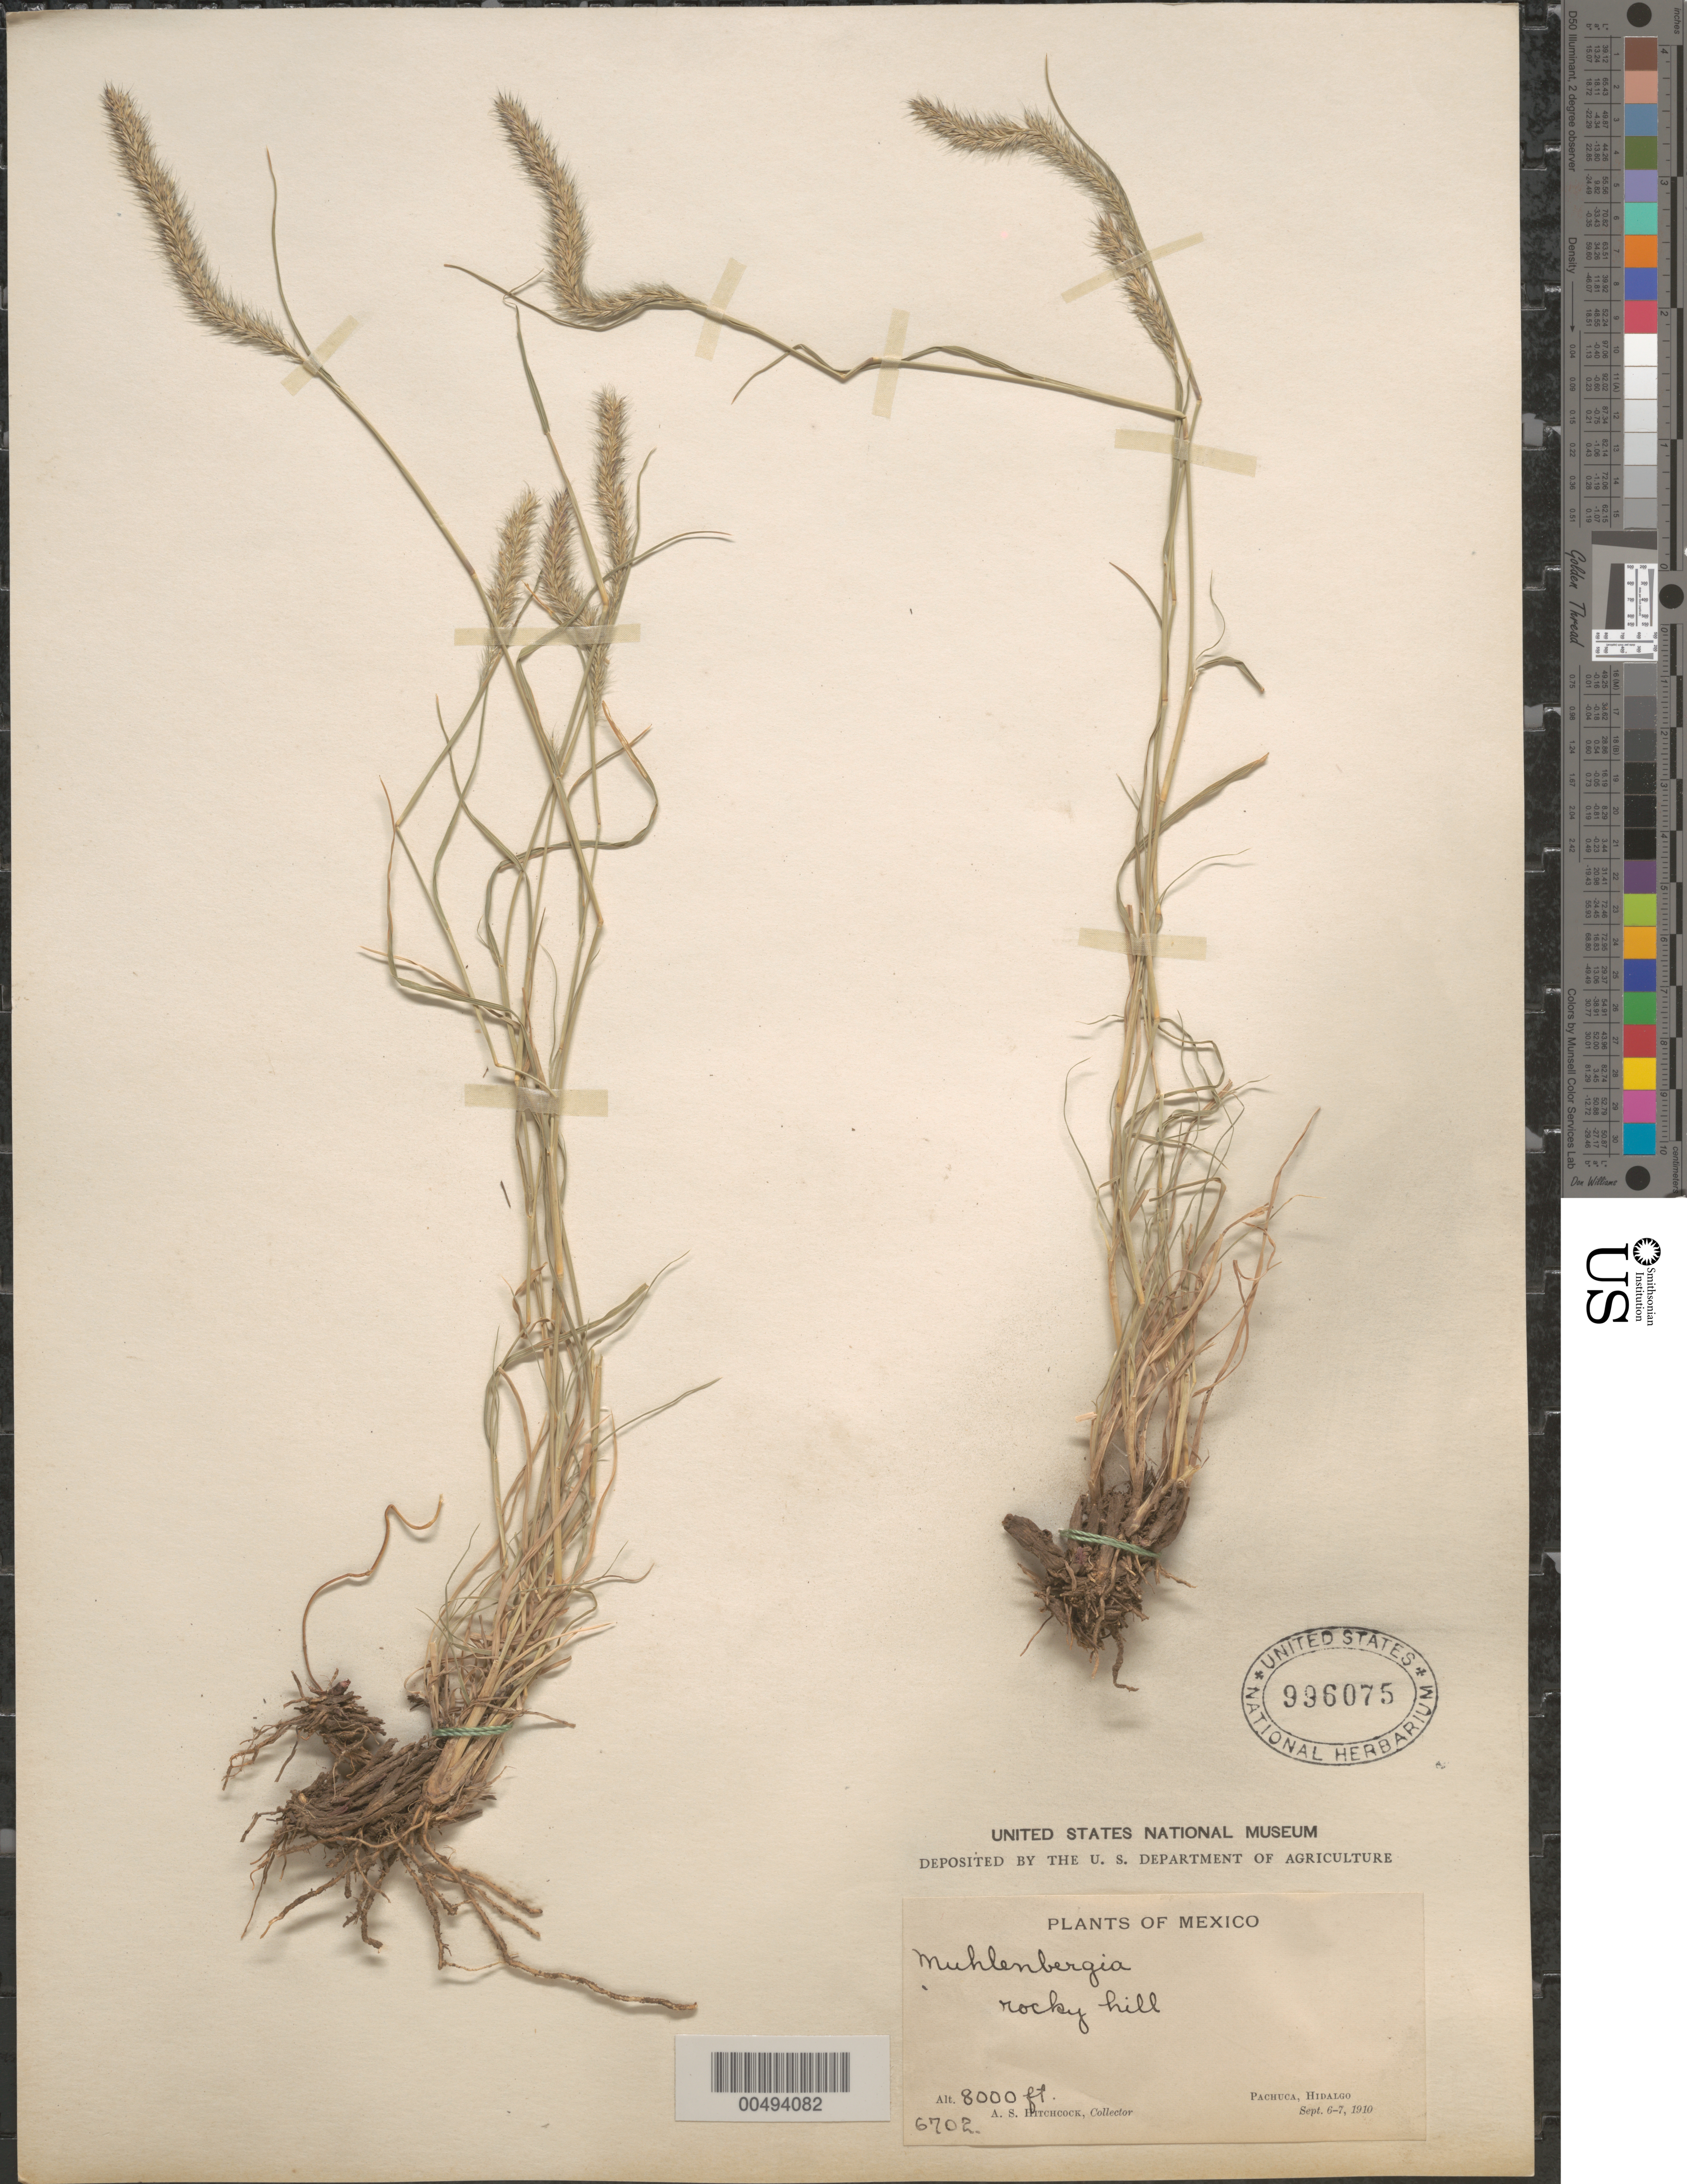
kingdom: Plantae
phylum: Tracheophyta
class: Liliopsida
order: Poales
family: Poaceae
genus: Lycurus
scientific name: Lycurus phleoides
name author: Kunth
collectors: A. S. Hitchcock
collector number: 6702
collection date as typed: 6 Sep 1910 to 7 Sep 1910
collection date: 1910-09-06/1910-09-07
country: Mexico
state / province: Hidalgo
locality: Pachuca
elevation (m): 2438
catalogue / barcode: US 996075